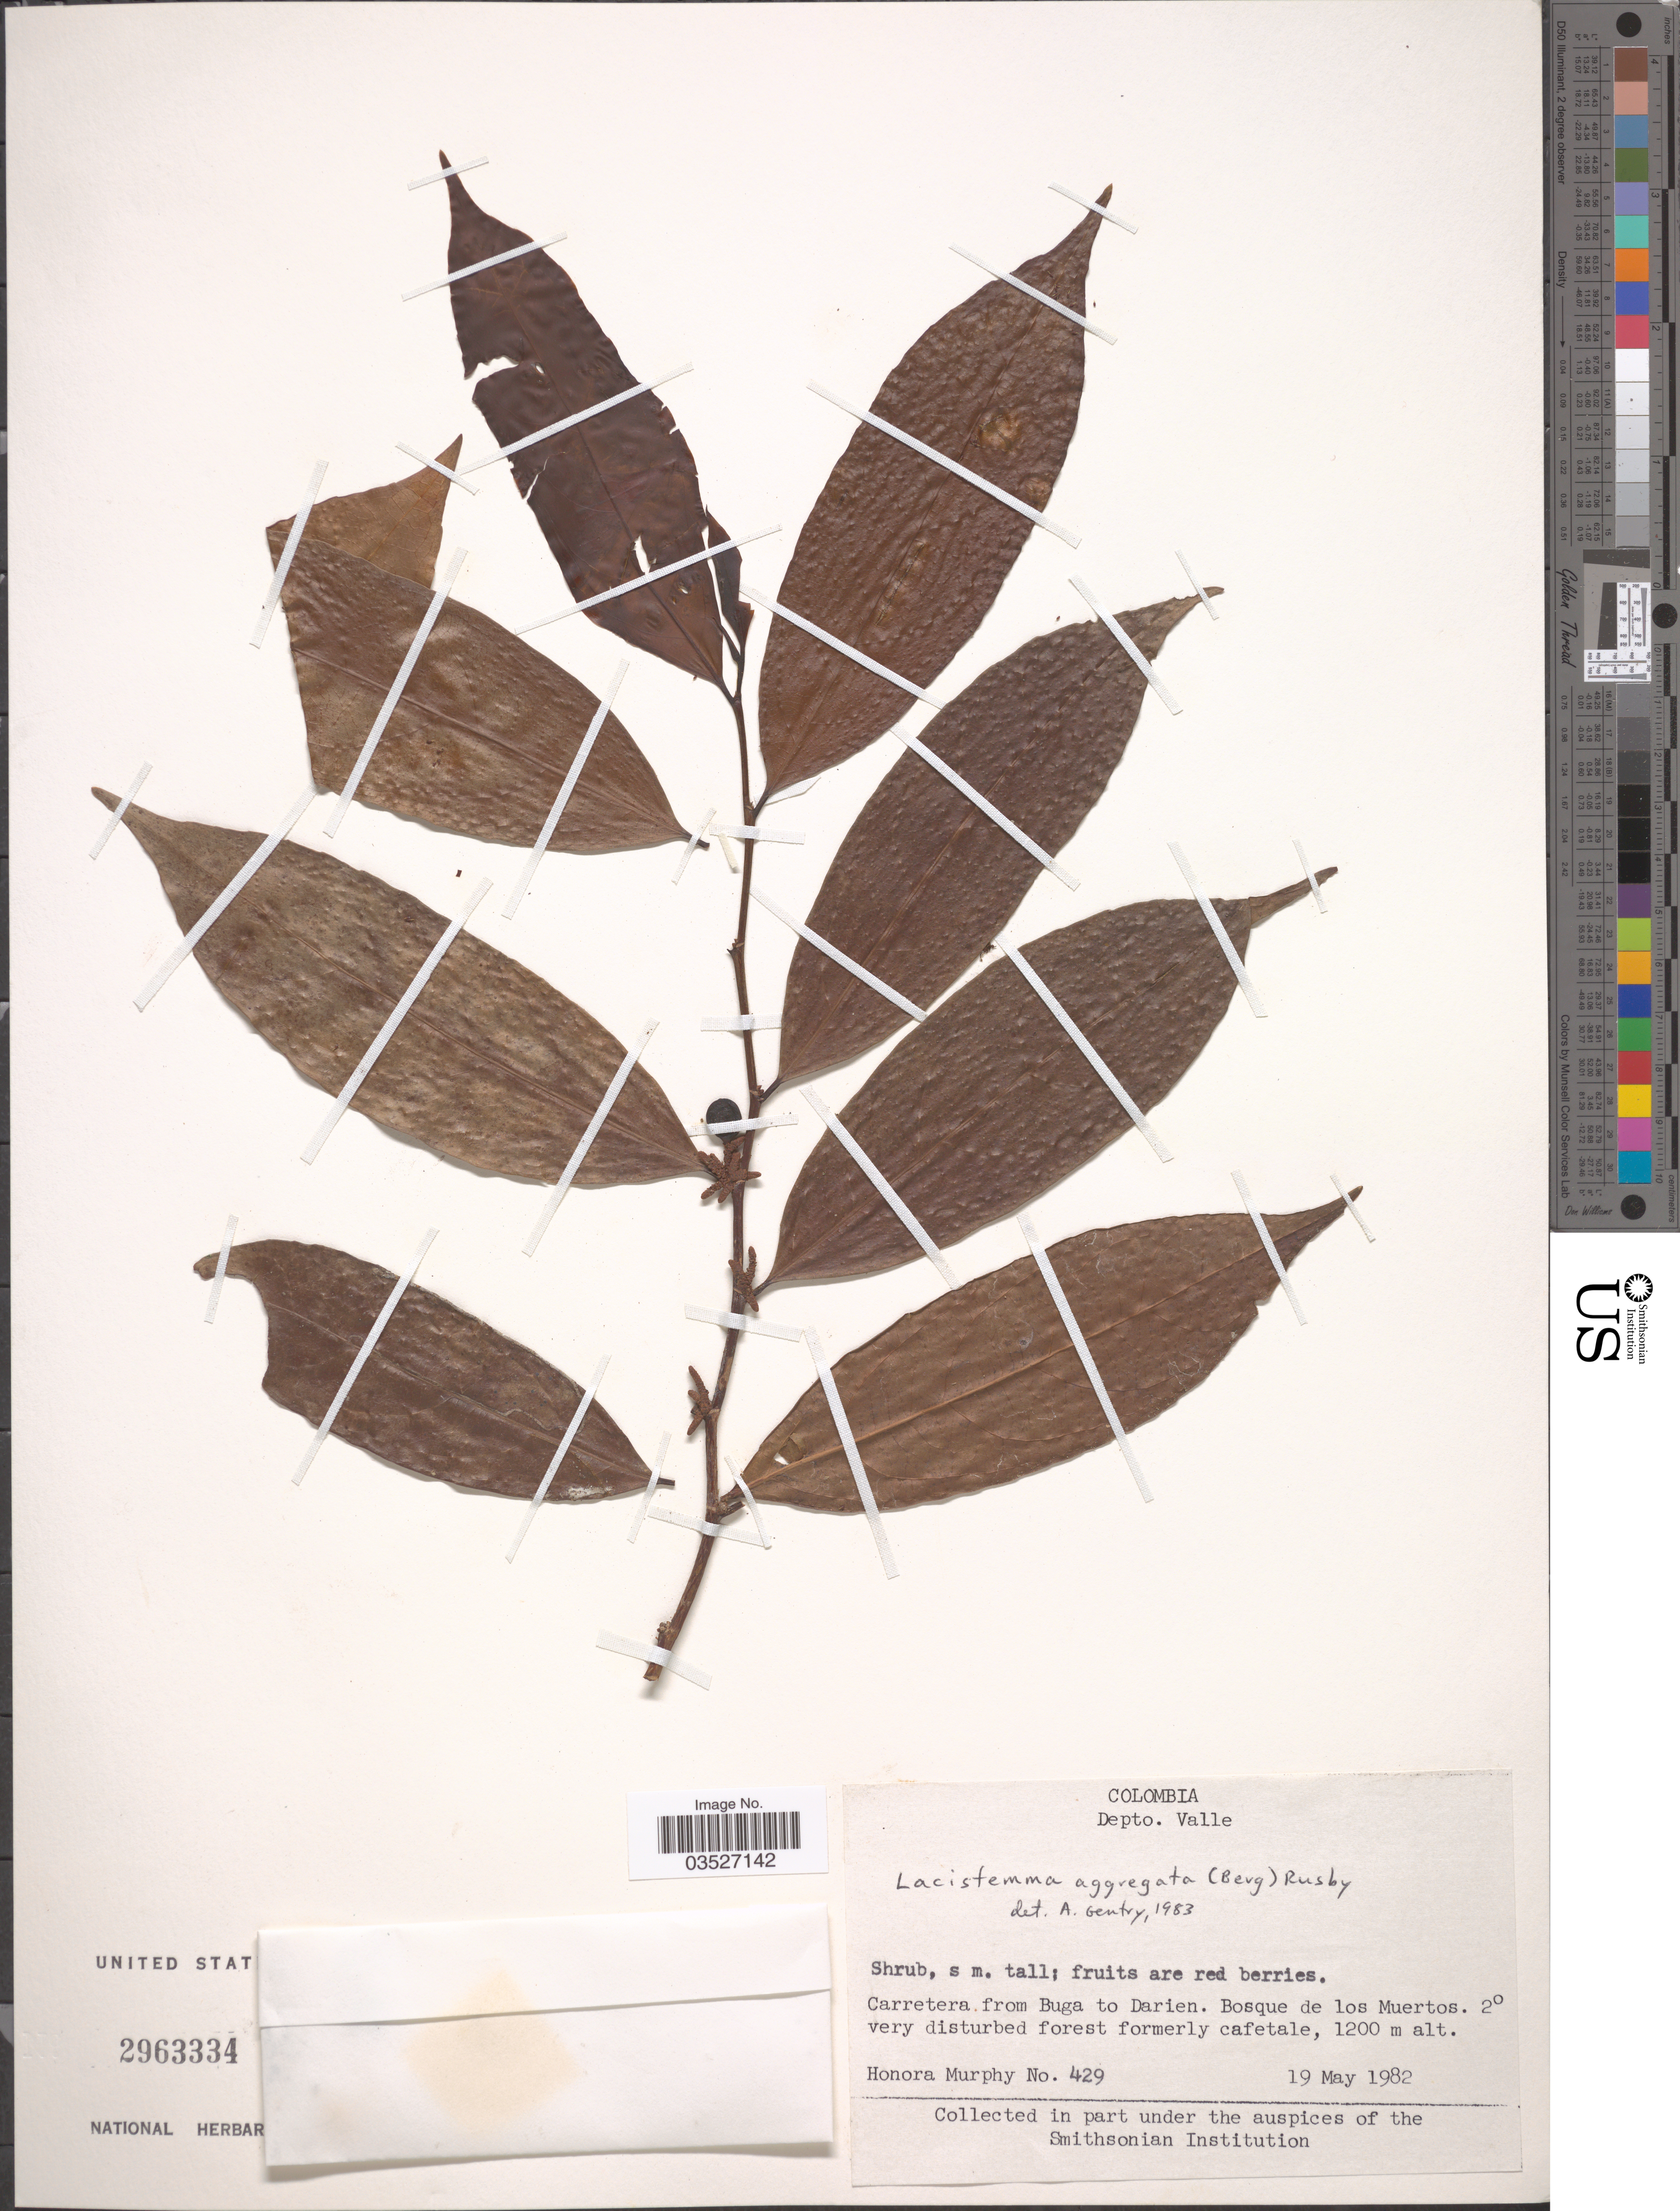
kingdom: Plantae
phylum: Tracheophyta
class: Magnoliopsida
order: Malpighiales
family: Lacistemataceae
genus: Lacistema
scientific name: Lacistema aggregatum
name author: (P.J. Bergius) Rusby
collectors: H. Murphy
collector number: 429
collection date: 1982-05-19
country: Colombia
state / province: Valle del Cauca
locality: Depto. Valle. Carretera from Buga to Darien. Bosque de los Muertos.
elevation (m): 1200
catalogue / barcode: US 2963334